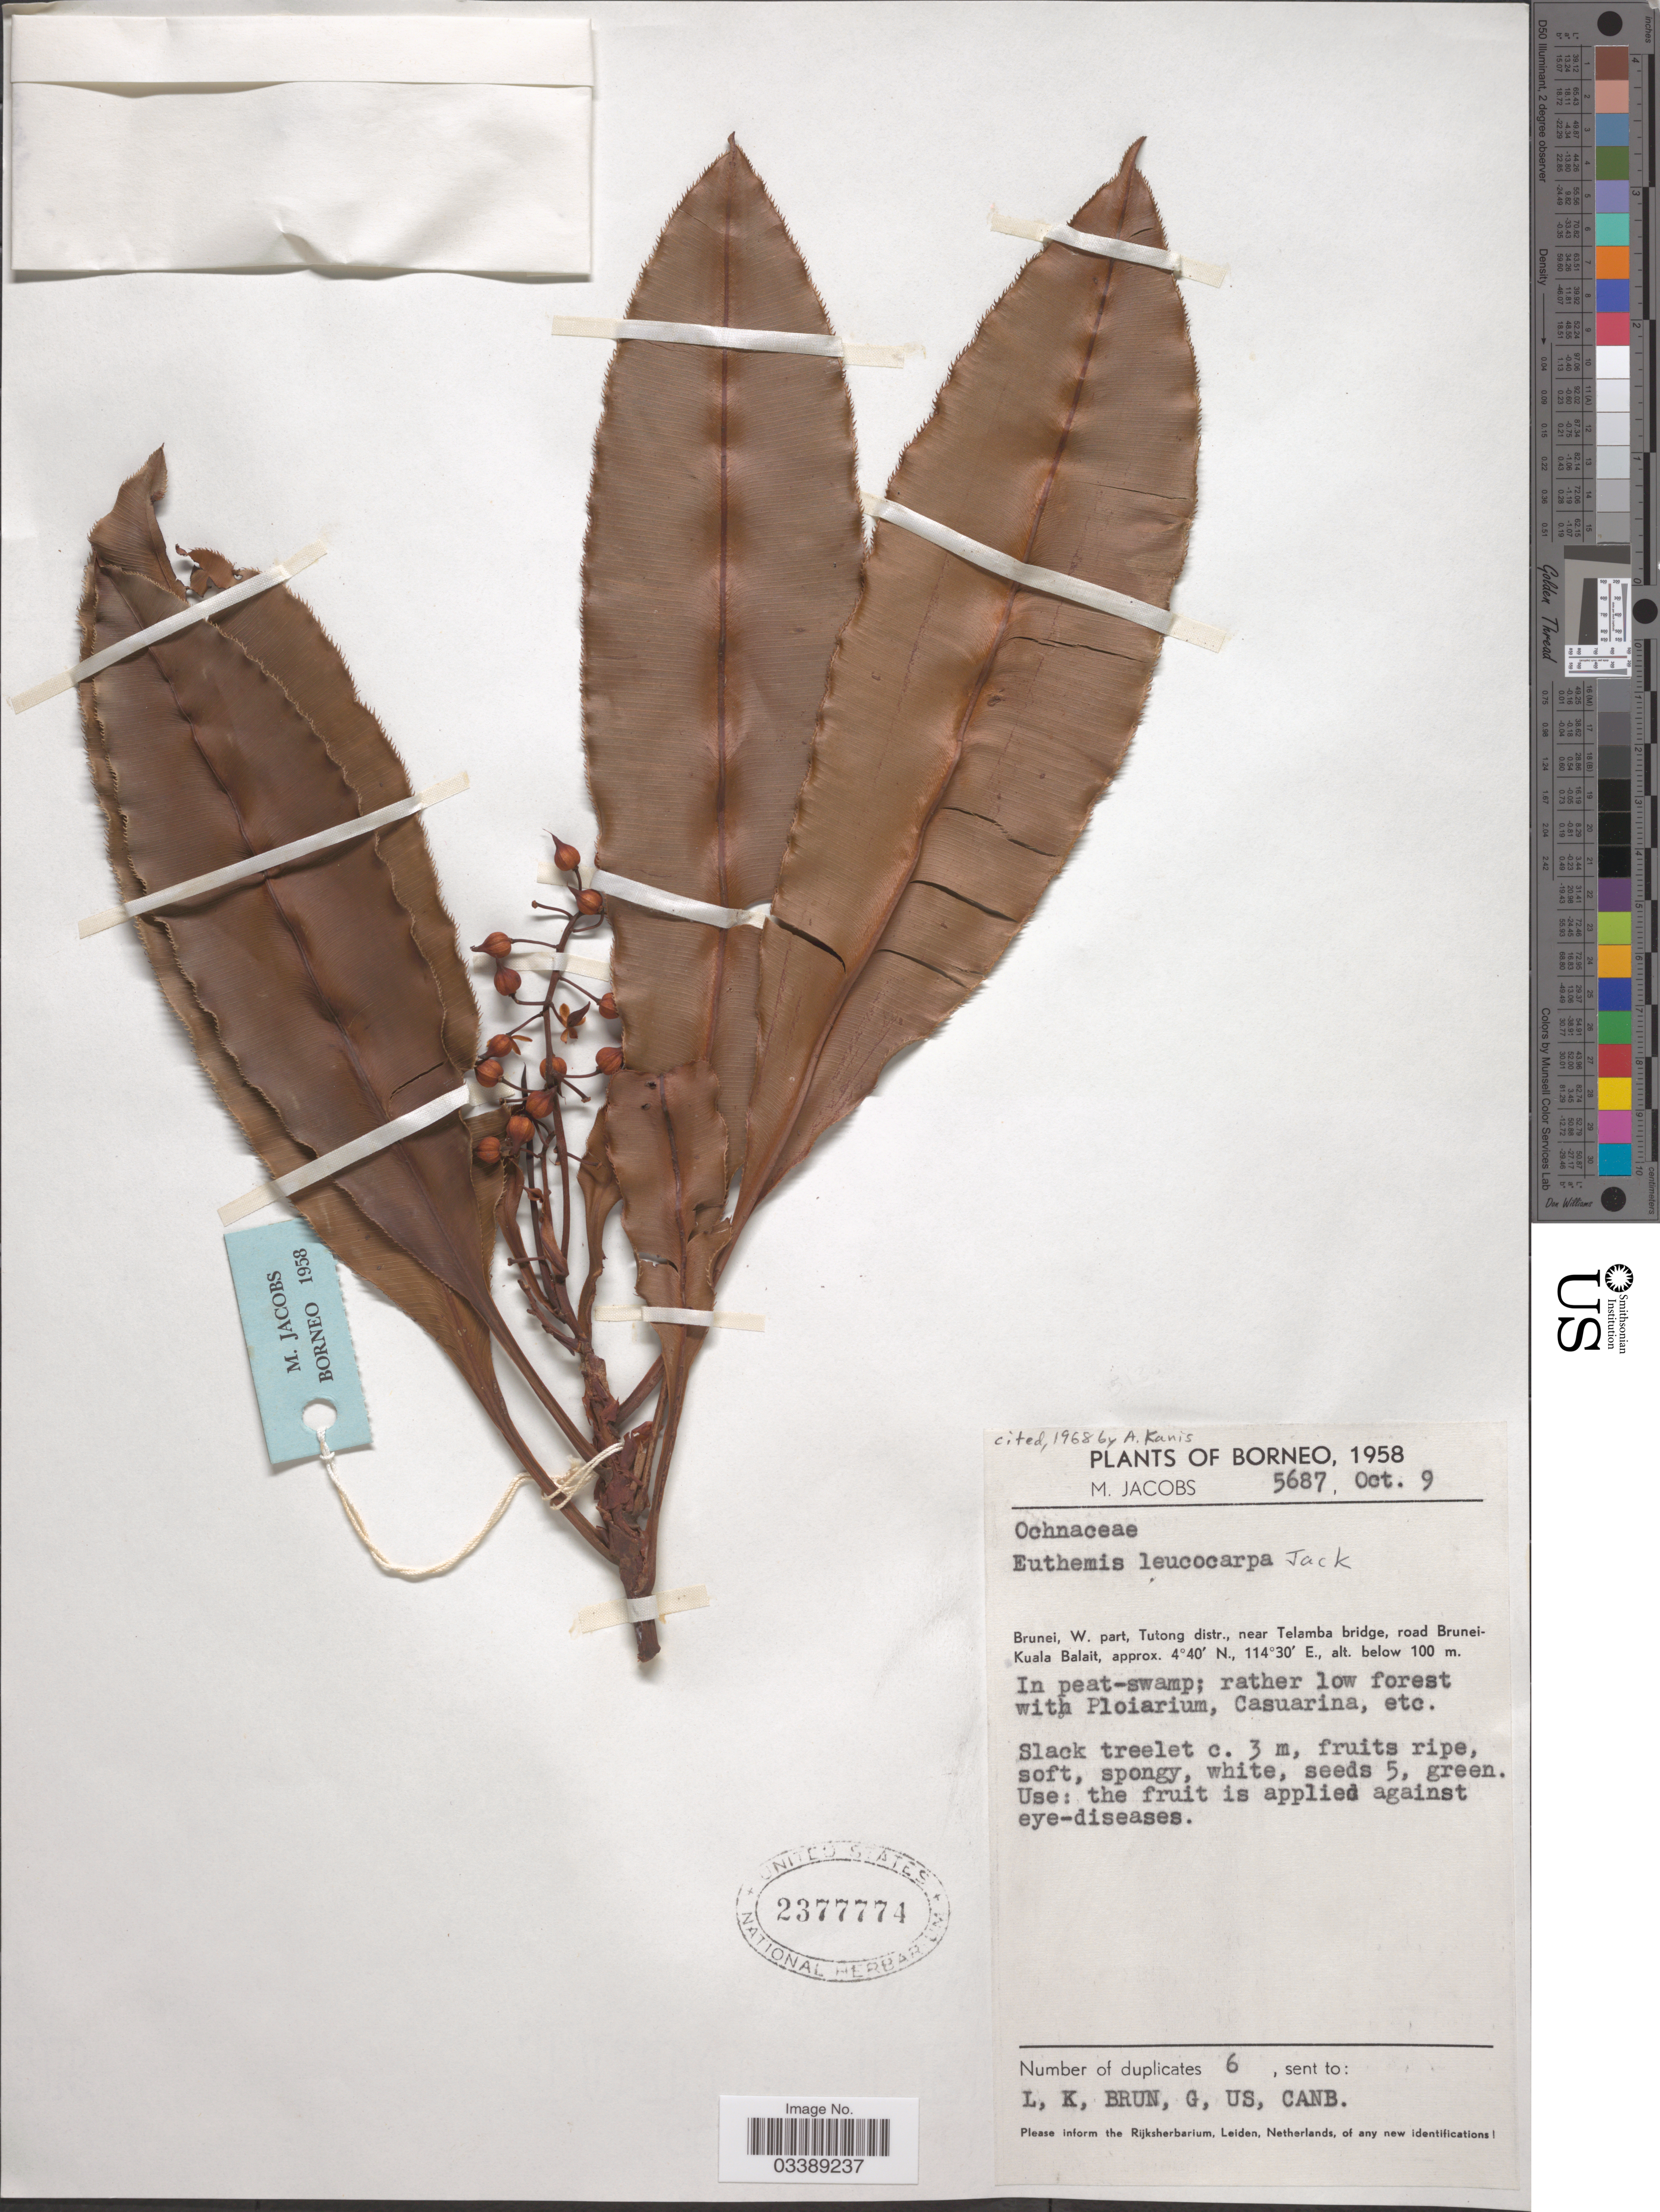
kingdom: Plantae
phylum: Tracheophyta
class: Magnoliopsida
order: Malpighiales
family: Ochnaceae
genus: Euthemis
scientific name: Euthemis leucocarpa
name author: Jack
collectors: M. Jacobs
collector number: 5687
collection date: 1958-10-09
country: Brunei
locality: Borneo. W. part, Tutong distr., near Telamba bridge, road Brunei-Kuala Balait.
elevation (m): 100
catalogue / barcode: US 2377774